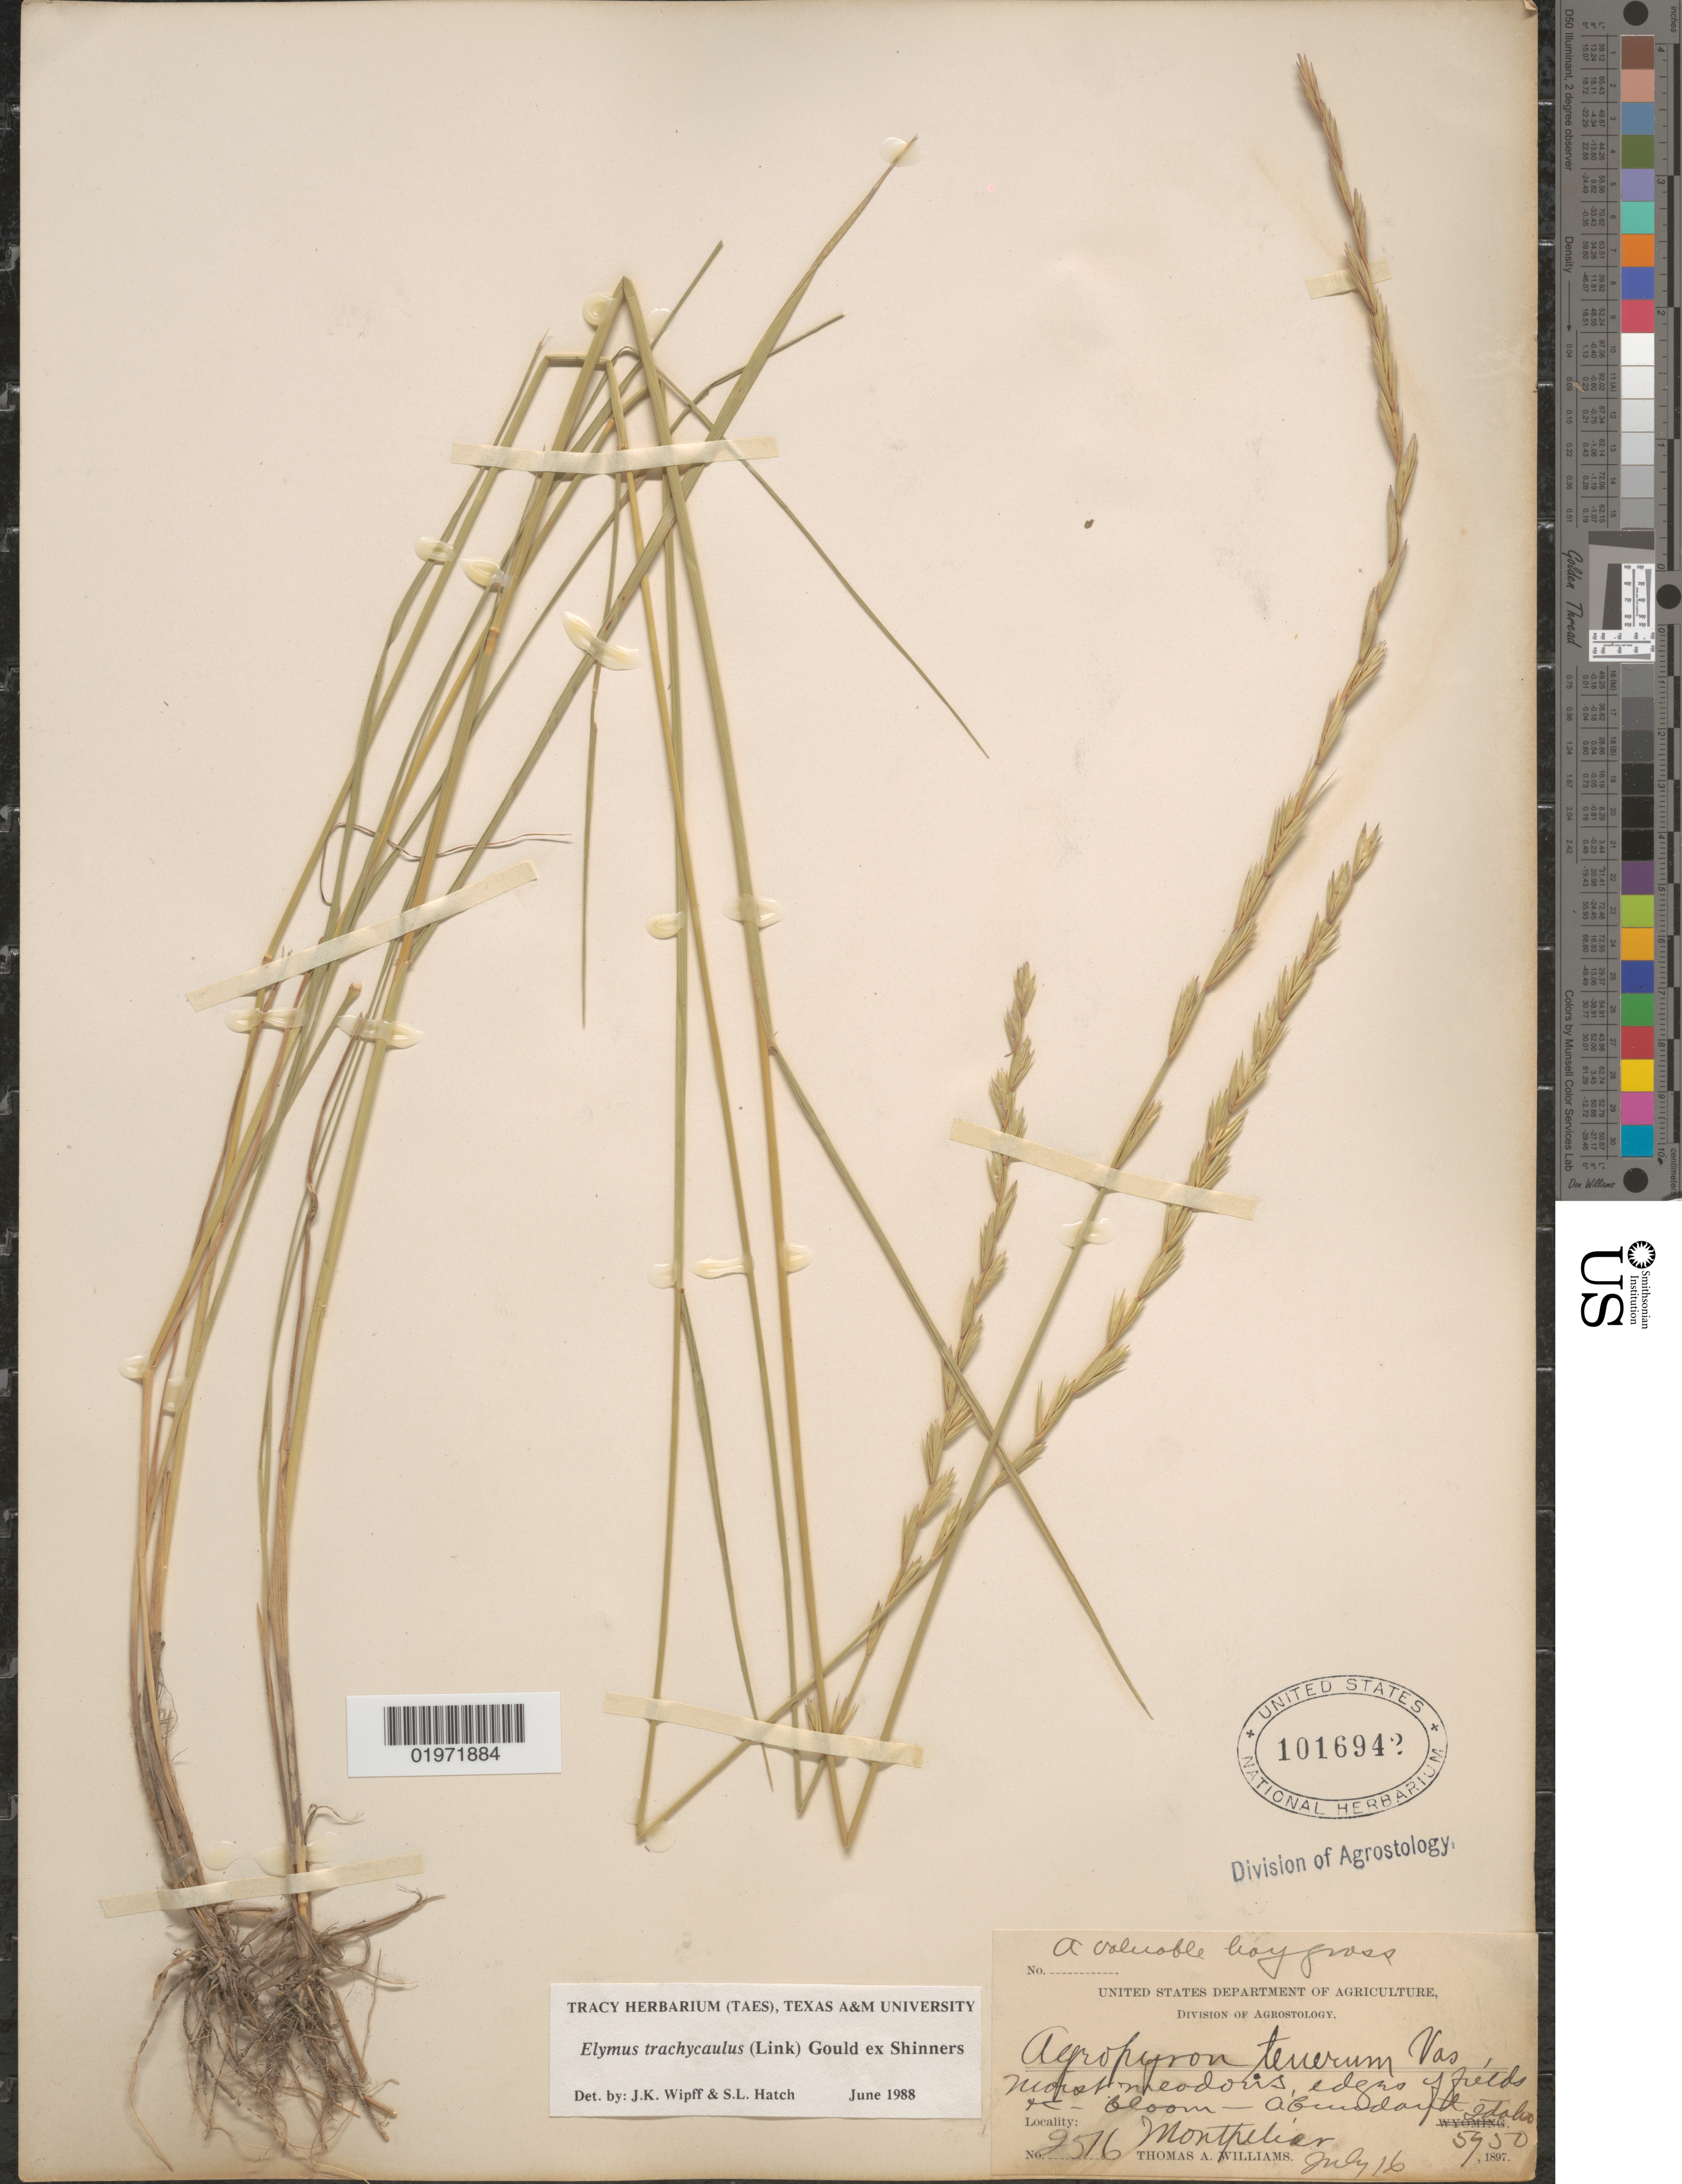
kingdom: Plantae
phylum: Tracheophyta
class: Liliopsida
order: Poales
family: Poaceae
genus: Elymus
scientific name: Elymus trachycaulus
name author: (Link) Gould ex Shinners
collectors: T. A. Williams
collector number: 2516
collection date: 1897-07-16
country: United States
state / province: Idaho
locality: Moist meadow, edges of fields. Montpelier.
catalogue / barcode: US 1016942